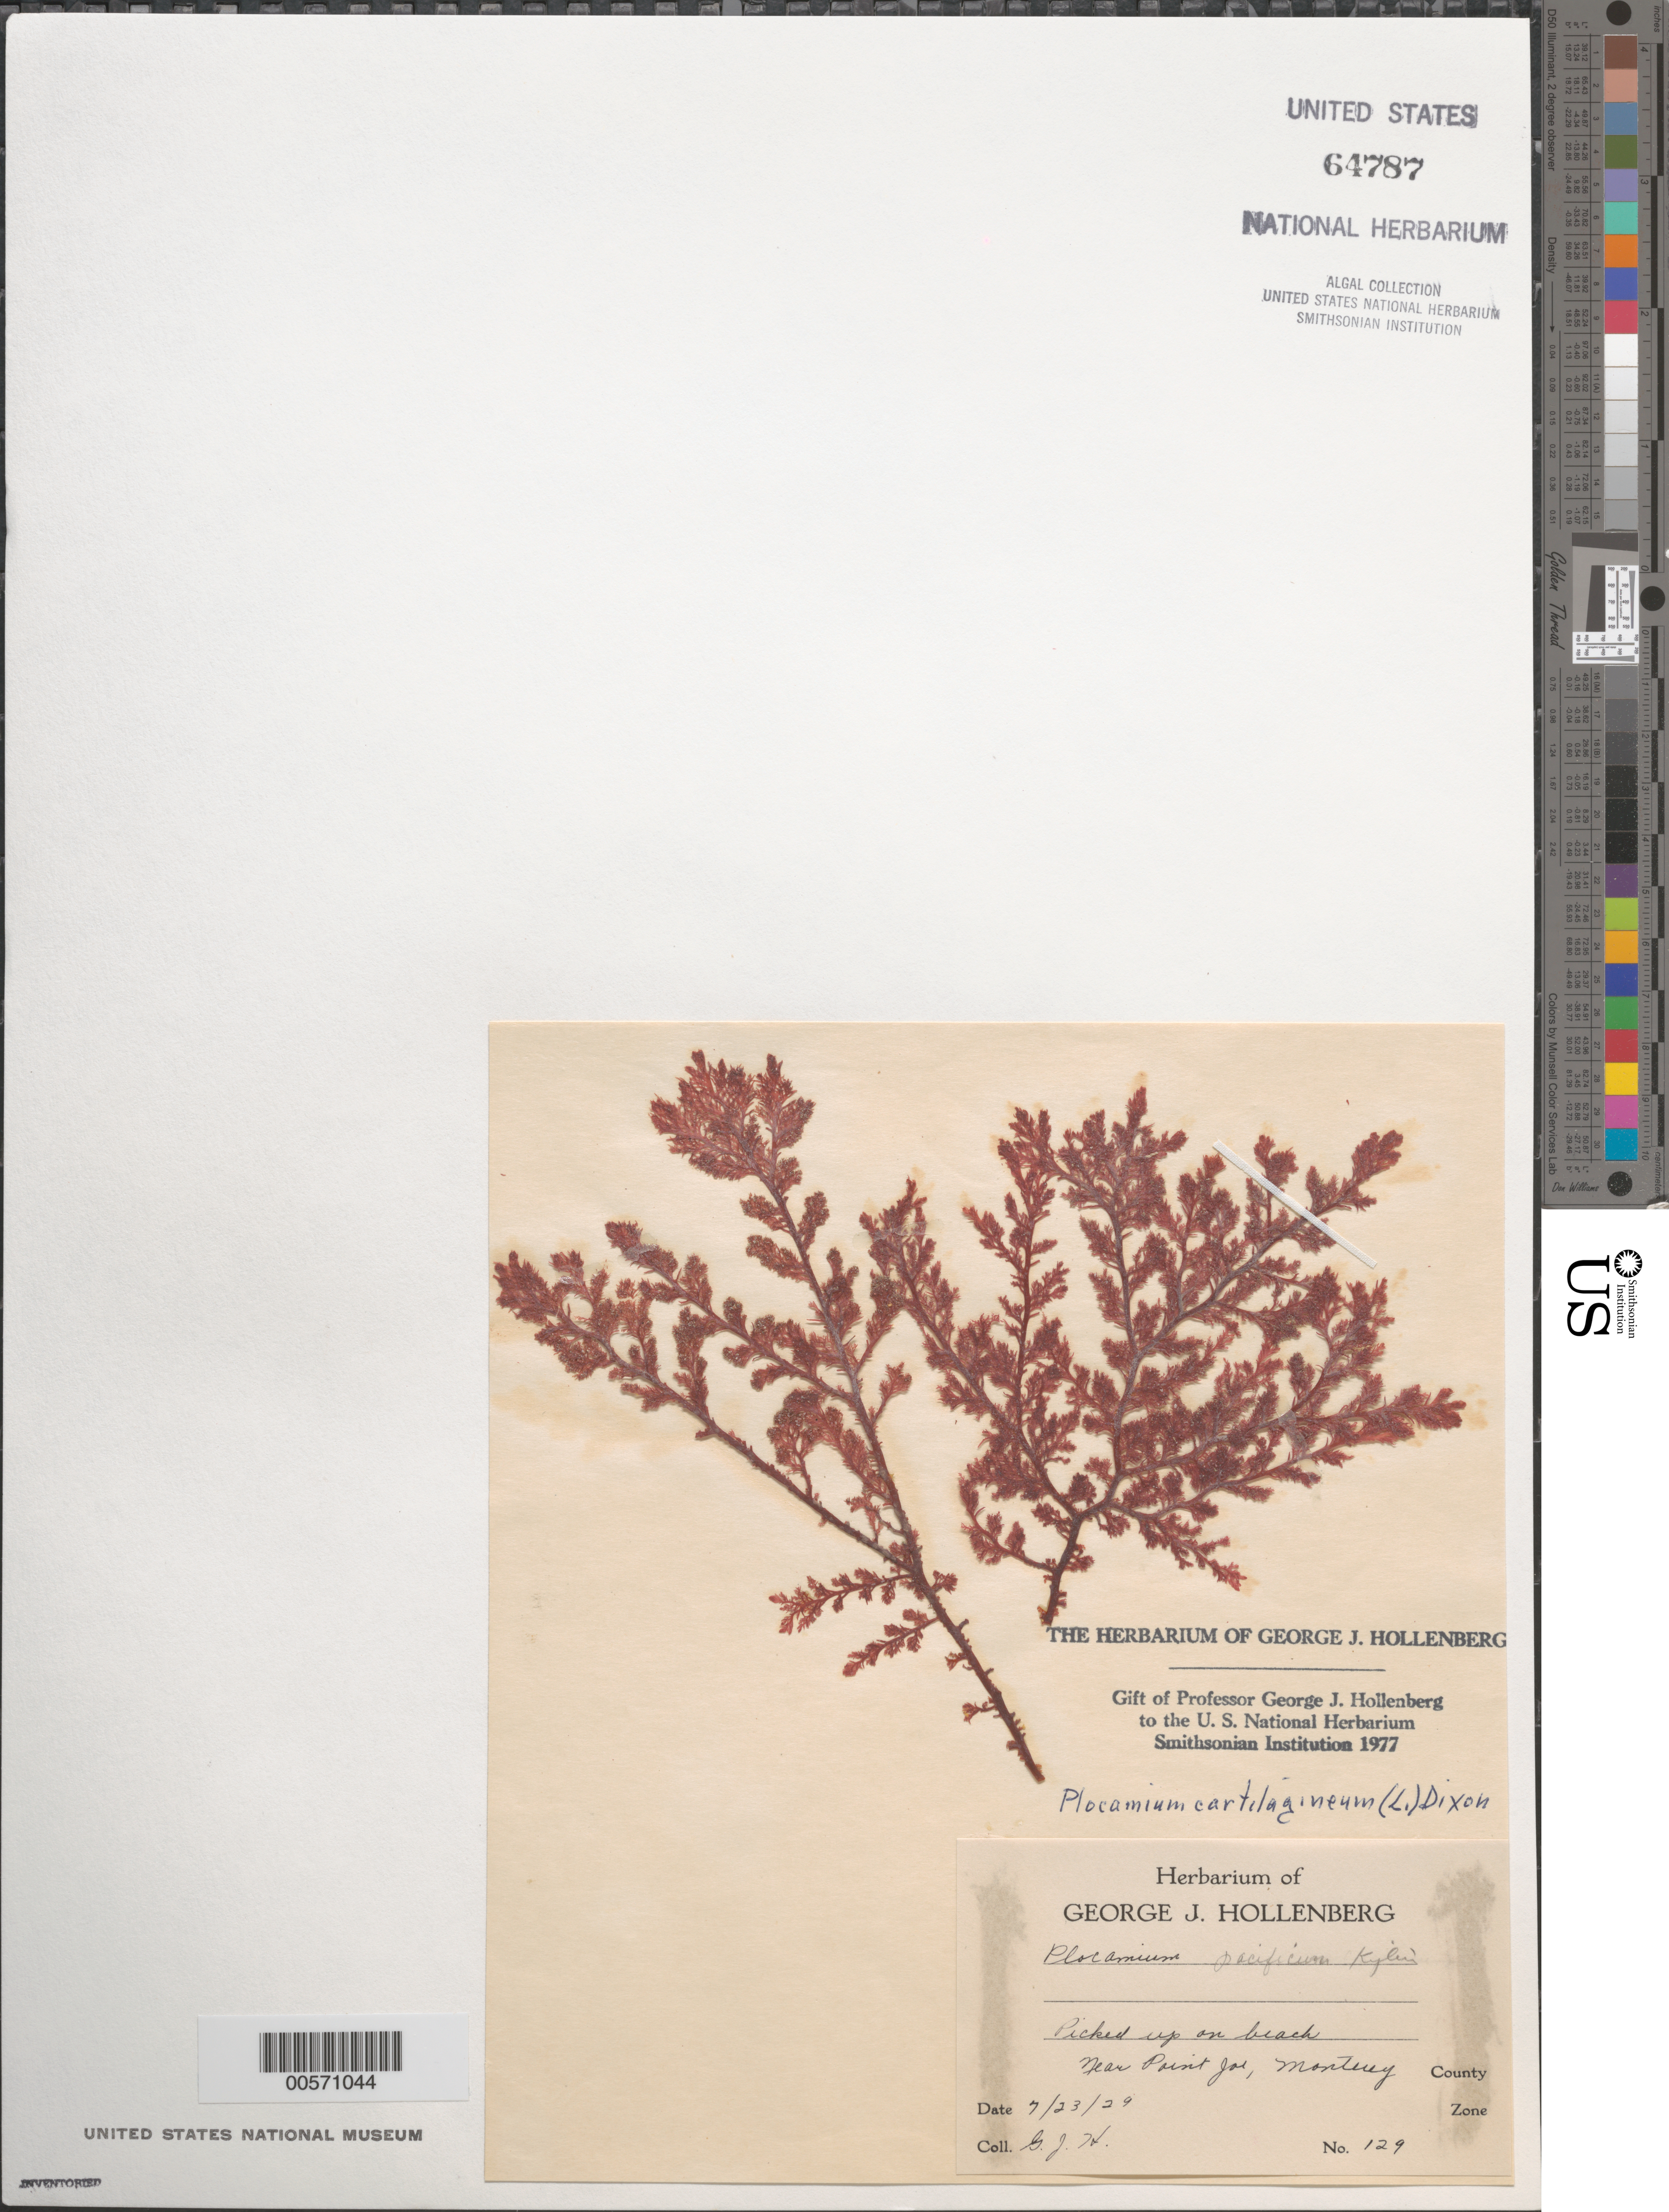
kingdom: Plantae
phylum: Rhodophyta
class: Florideophyceae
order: Plocamiales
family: Plocamiaceae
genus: Plocamium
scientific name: Plocamium cartilagineum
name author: (L.) P.S. Dixon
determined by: Hollenberg, George J.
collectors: G. Hollenberg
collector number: GJH 129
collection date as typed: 23 Jul 1929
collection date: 1929-07-23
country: United States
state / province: California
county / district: Monterey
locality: Near Point Joe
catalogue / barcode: US 64787